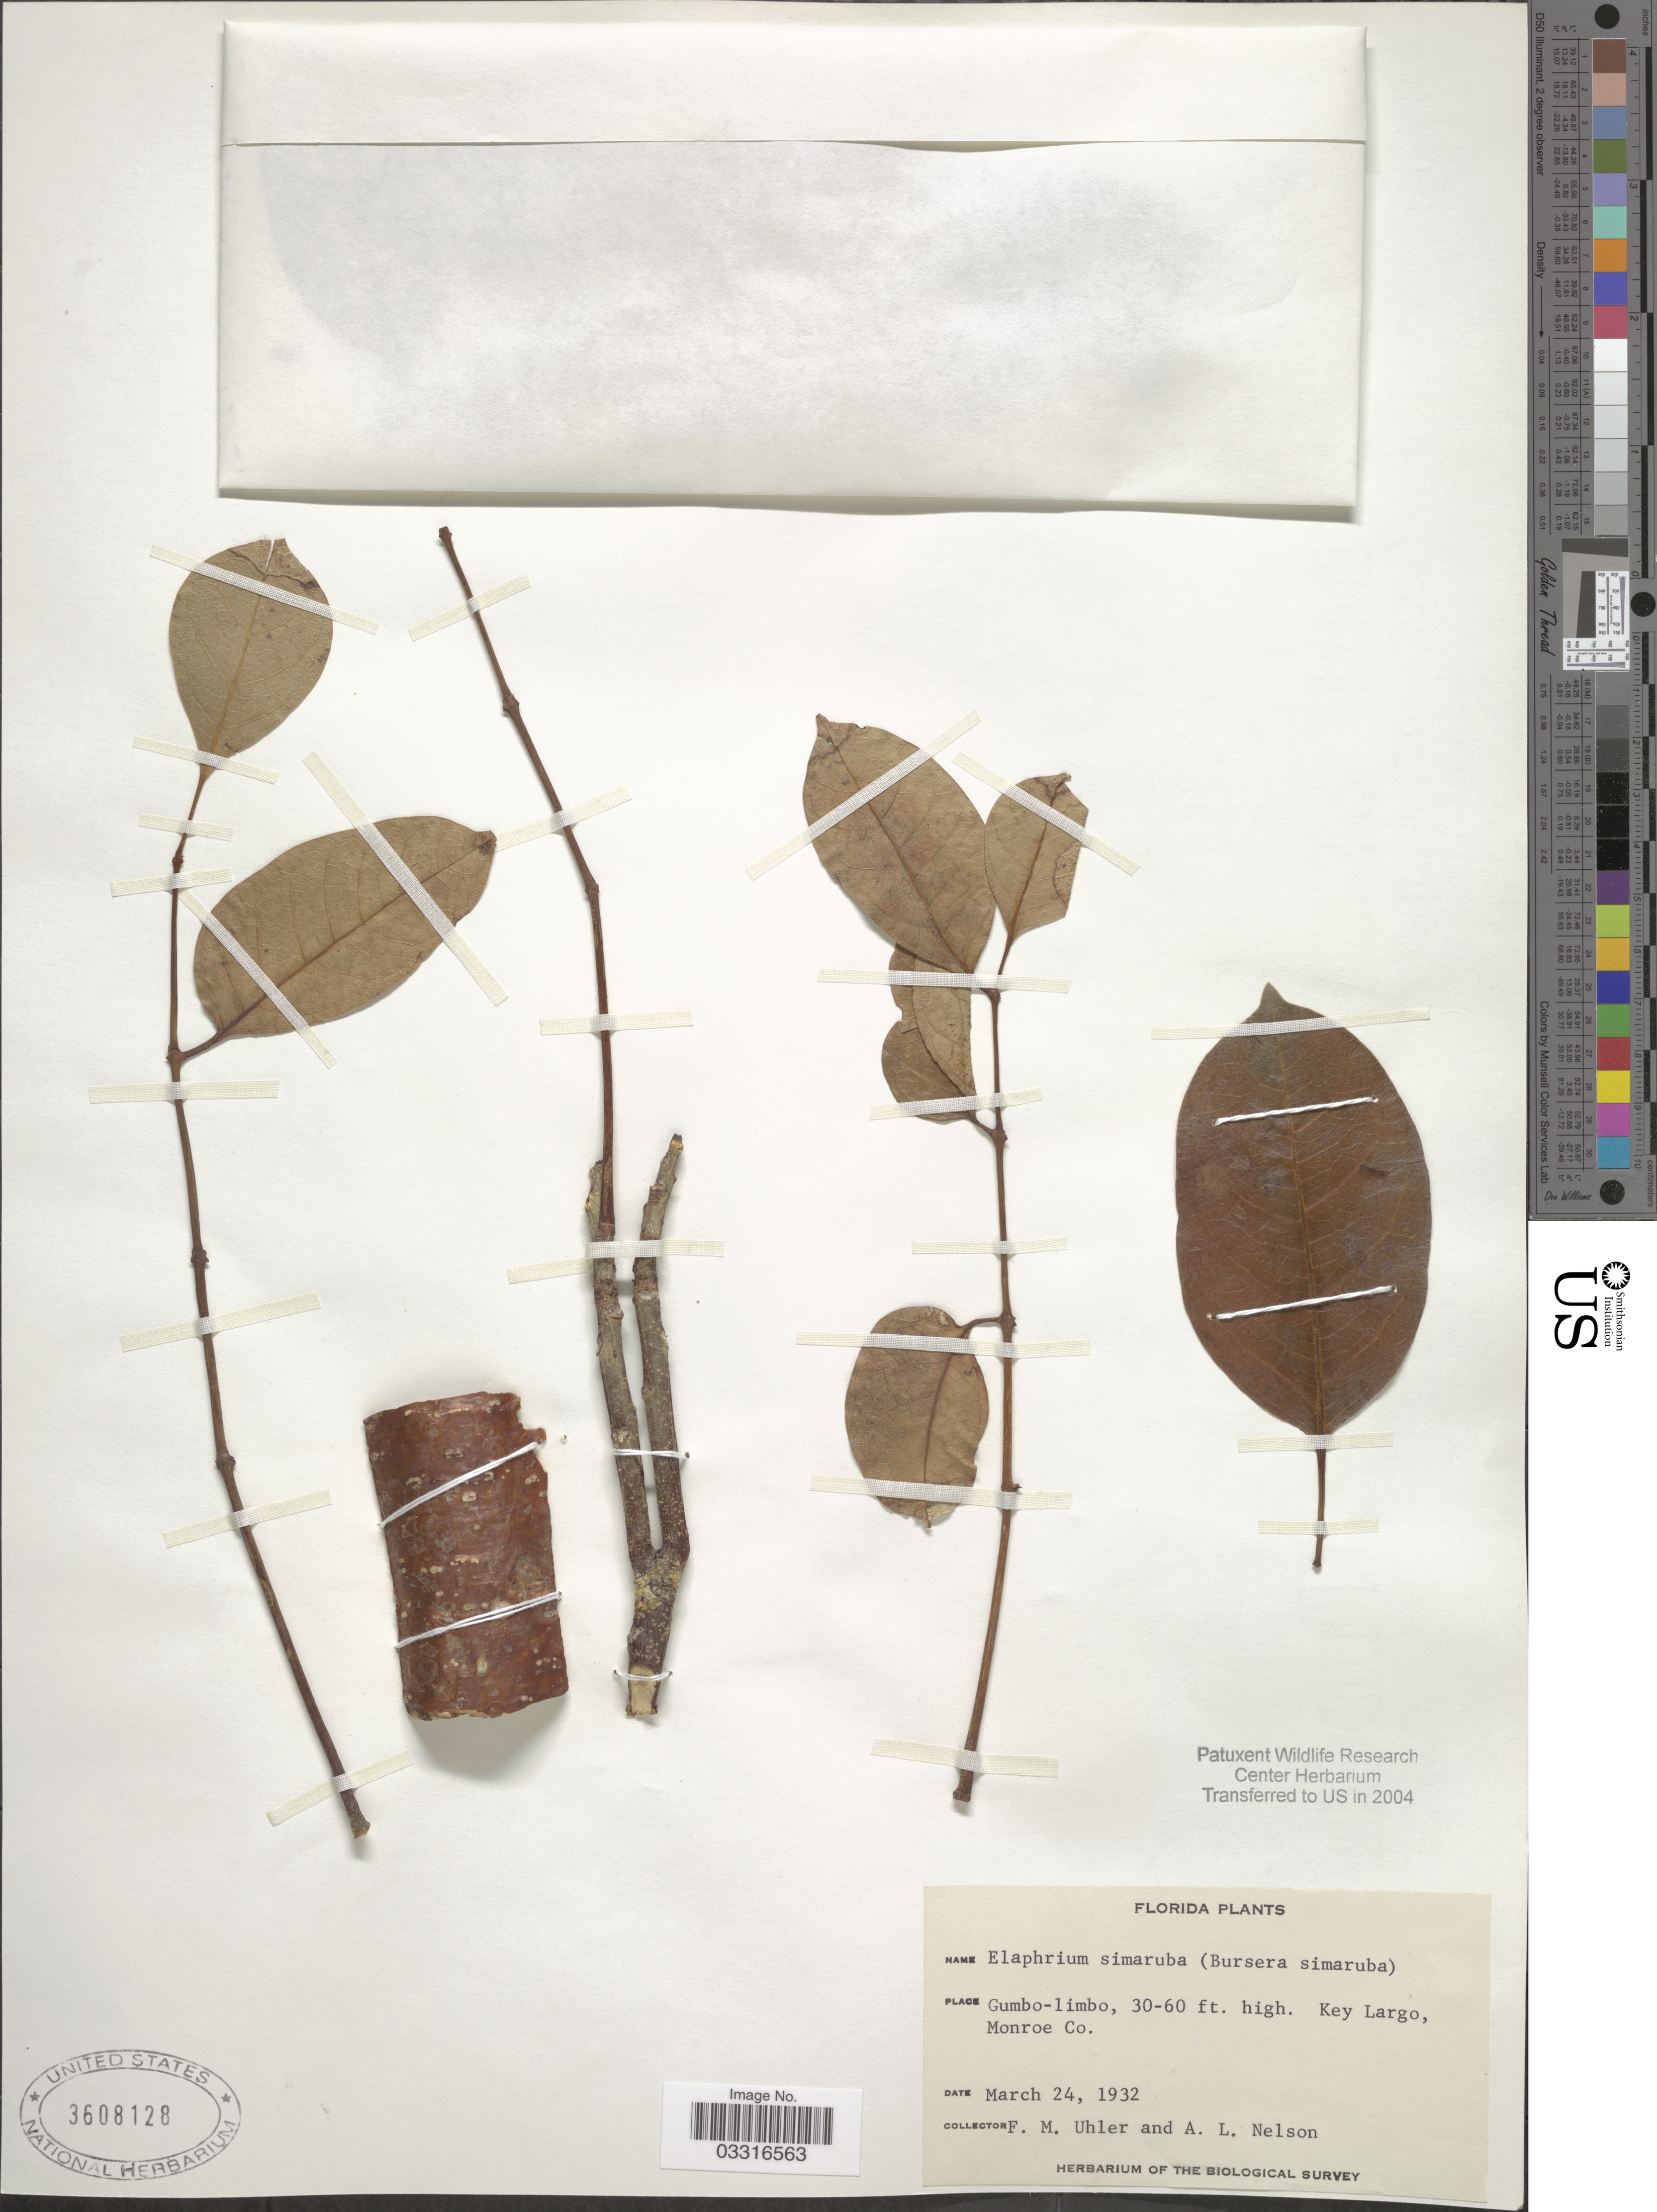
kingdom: Plantae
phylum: Tracheophyta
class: Magnoliopsida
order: Sapindales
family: Burseraceae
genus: Bursera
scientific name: Bursera simaruba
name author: (L.) Sarg.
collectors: F. M. Uhler & A. L. Nelson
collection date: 1932-03-24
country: United States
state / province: Florida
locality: Gumbo-limbo. Key Largo, Monroe Co.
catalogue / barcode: US 3608128